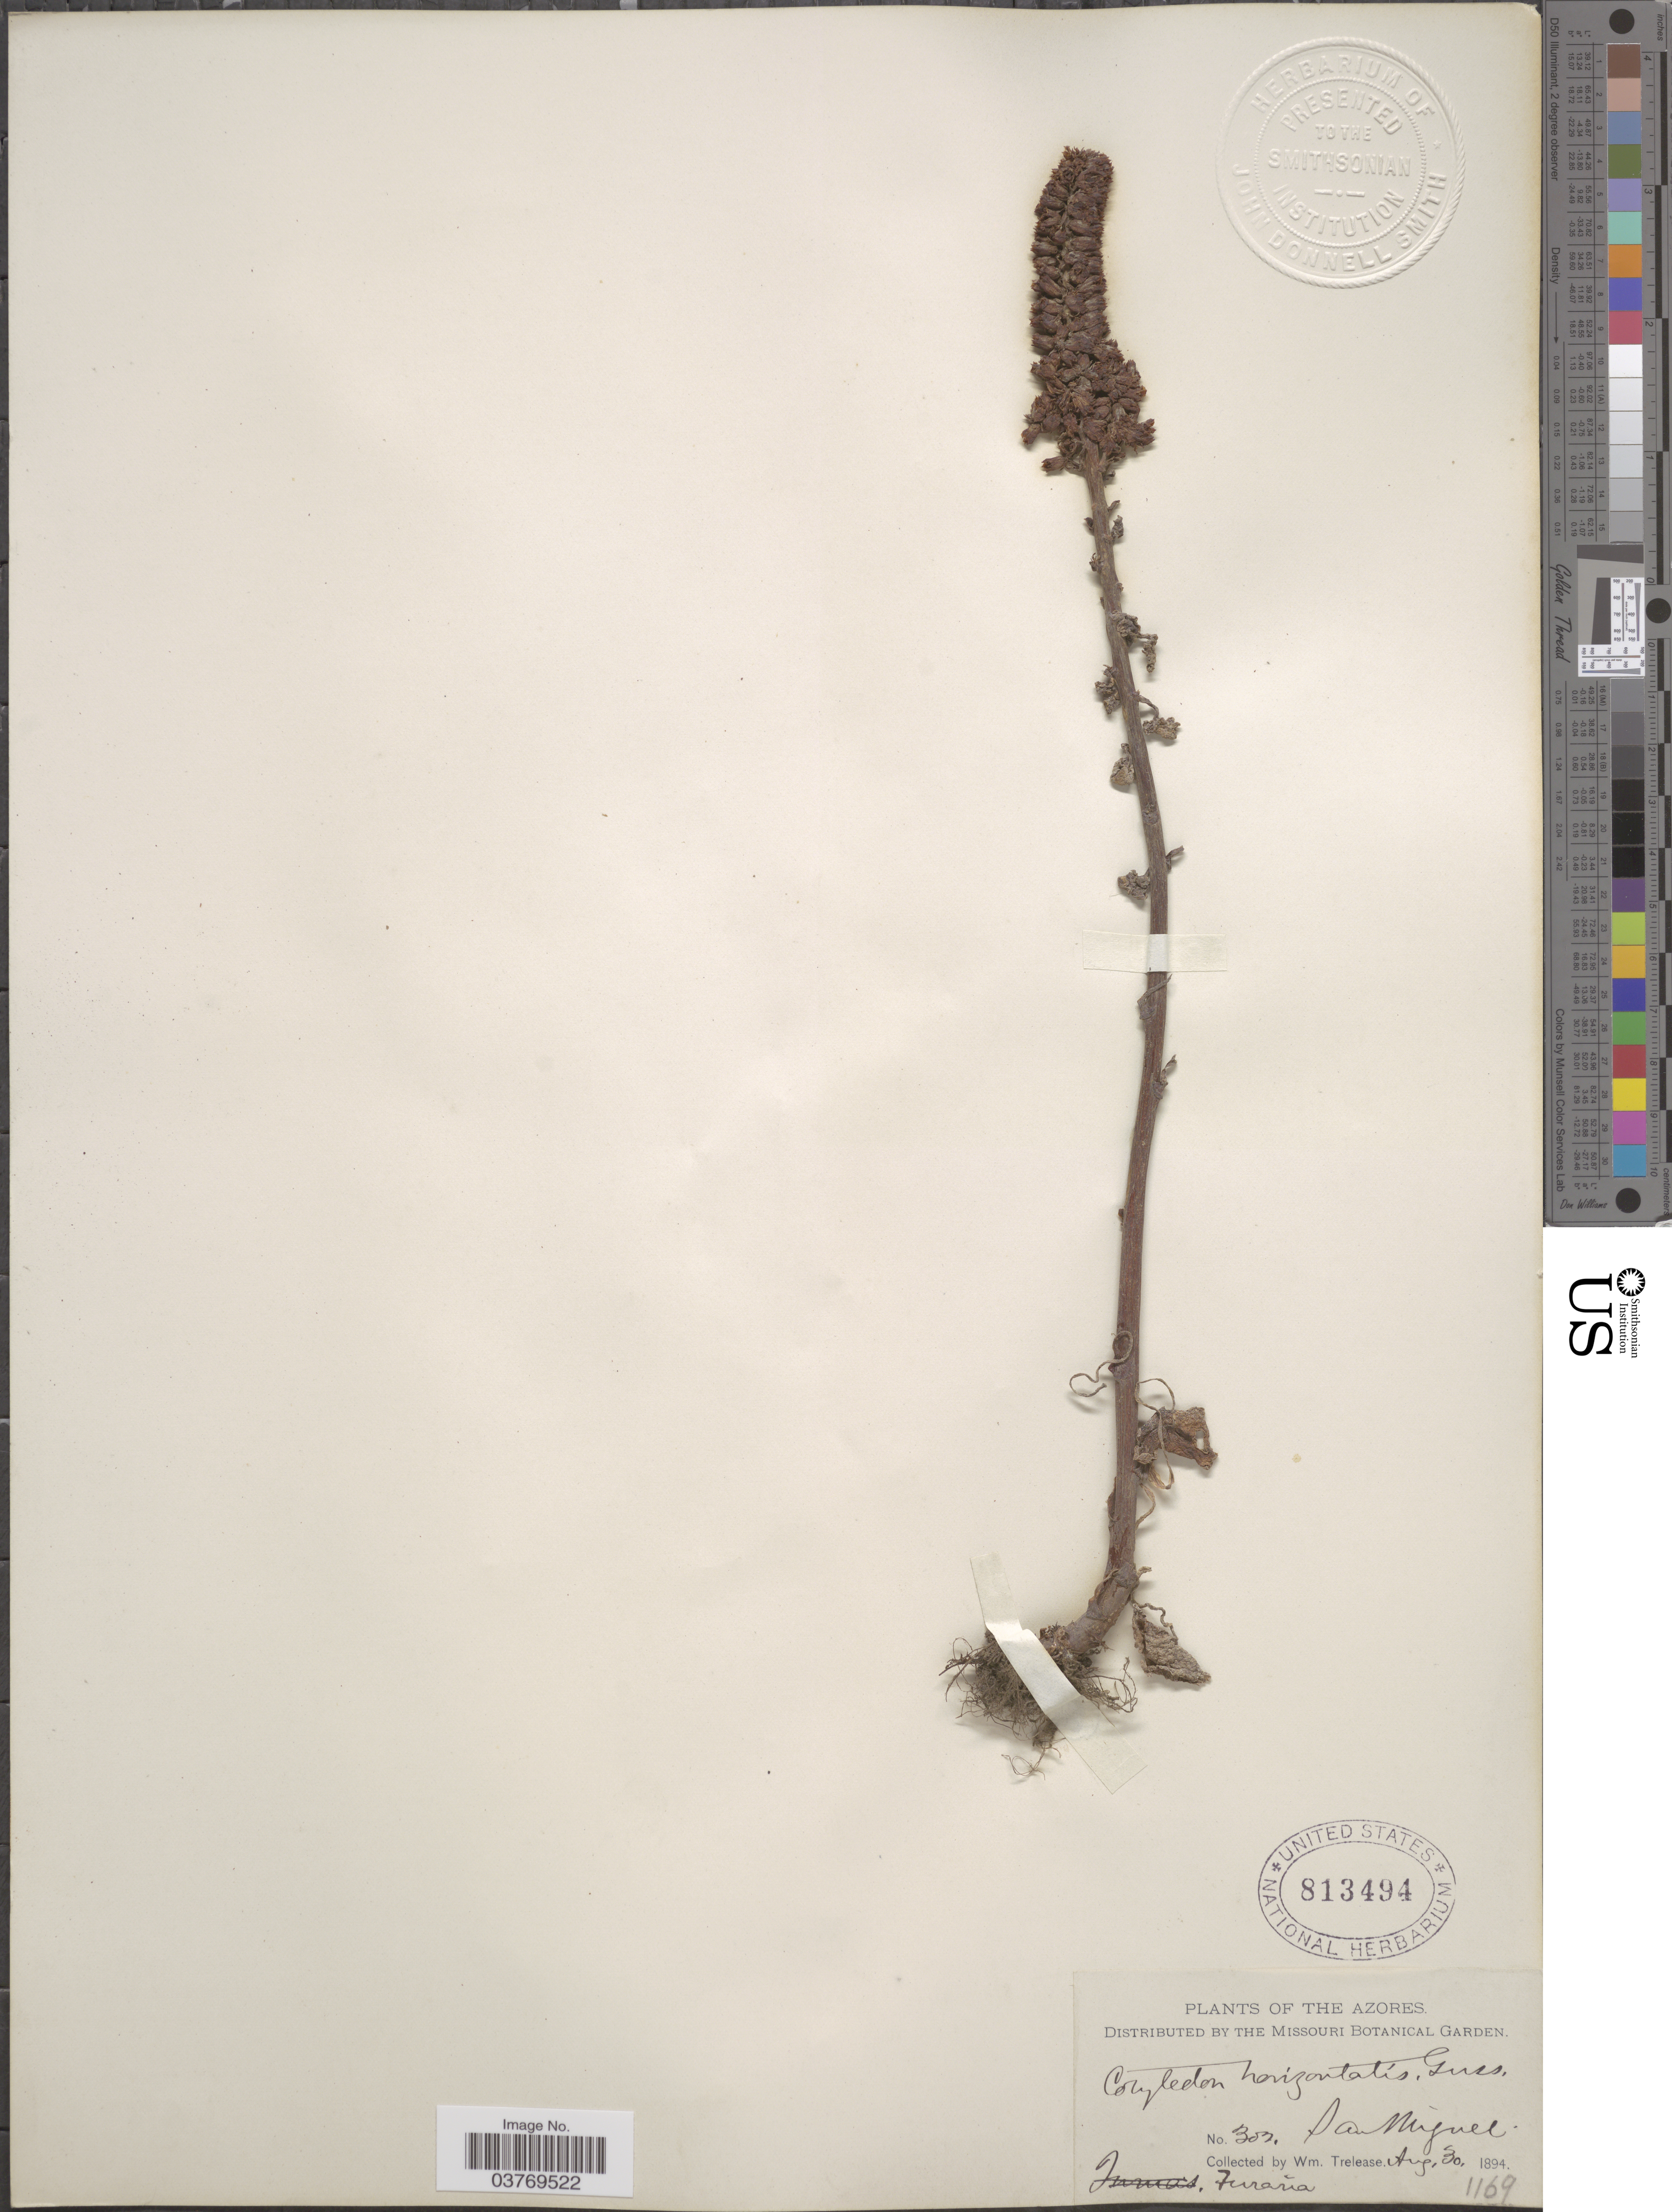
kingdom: Plantae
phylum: Tracheophyta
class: Magnoliopsida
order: Saxifragales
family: Crassulaceae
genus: Umbilicus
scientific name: Umbilicus horizontalis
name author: (Gussone) DC.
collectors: W. Trelease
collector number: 302*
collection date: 1894-08-30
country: Portugal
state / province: Azores (Aut. Reg.)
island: São Miguel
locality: San Miguel.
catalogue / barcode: US 813494